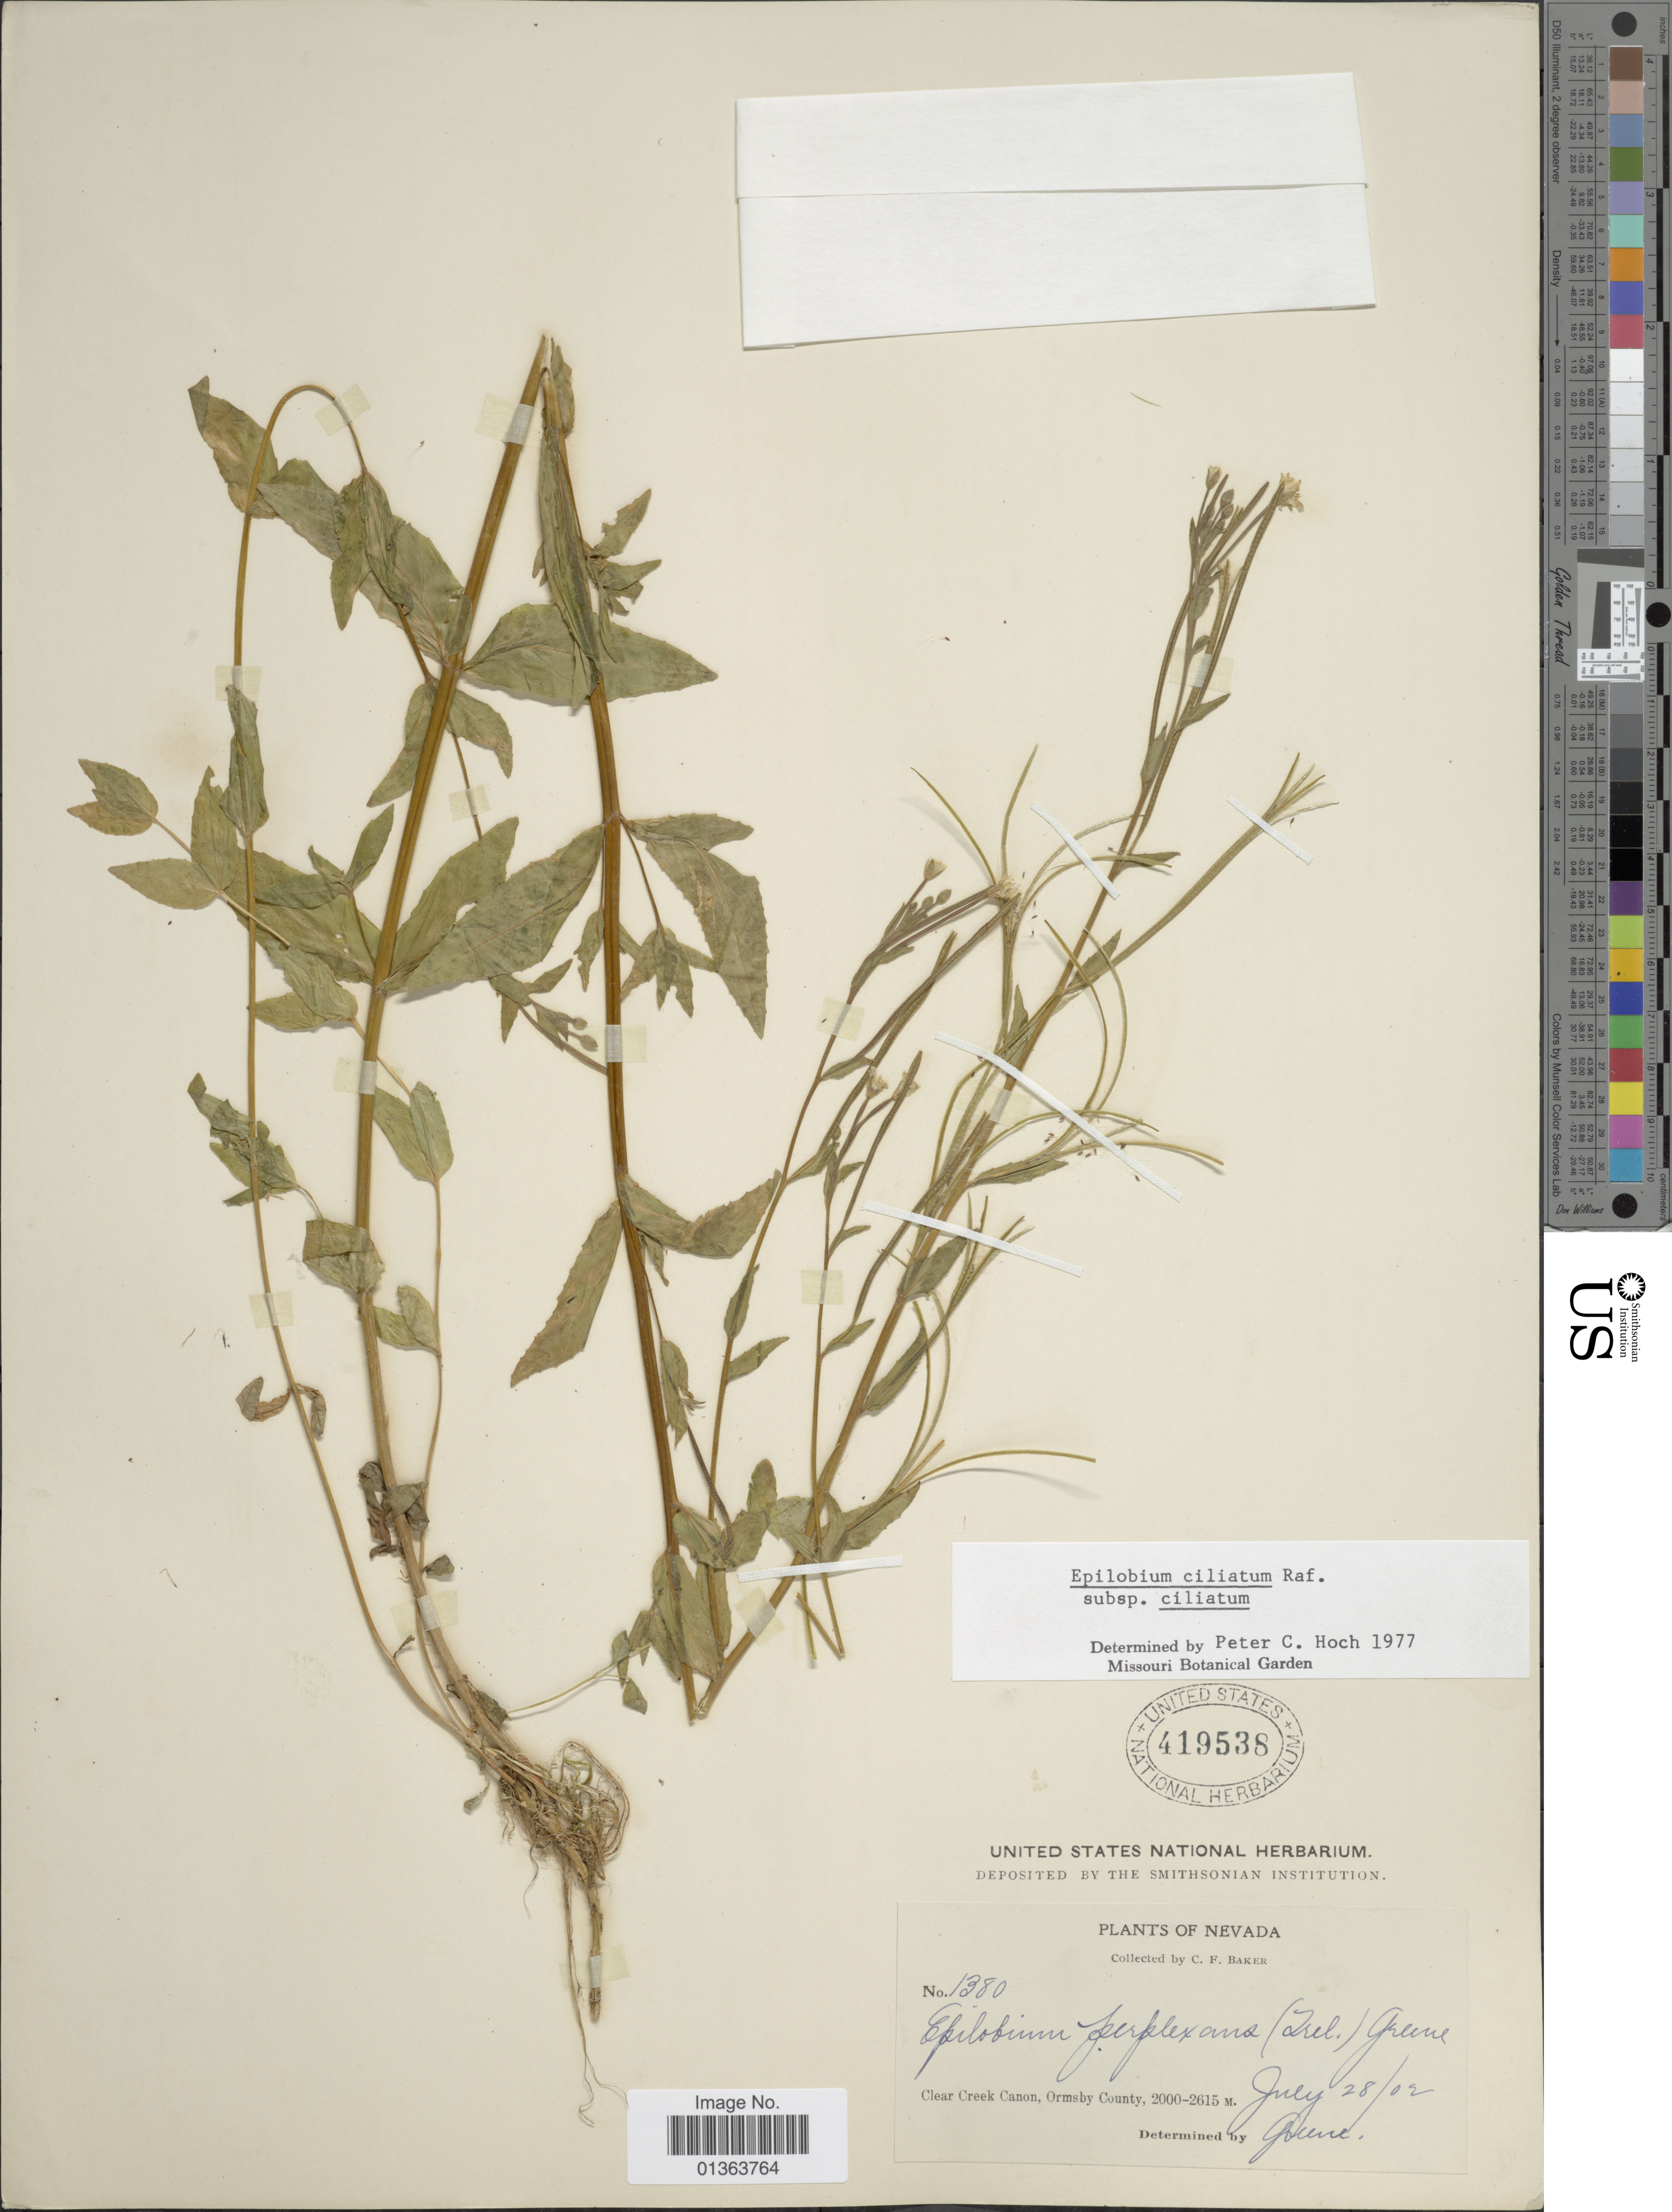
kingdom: Plantae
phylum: Tracheophyta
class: Magnoliopsida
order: Myrtales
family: Onagraceae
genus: Epilobium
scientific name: Epilobium ciliatum subsp. ciliatum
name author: Raf.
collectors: C. F. Baker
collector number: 1380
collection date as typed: Transcribed d/m/y: 28/7/2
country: United States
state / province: Nevada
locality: Clear Creek Canon, Ormsby County.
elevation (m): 2000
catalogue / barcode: US 419538